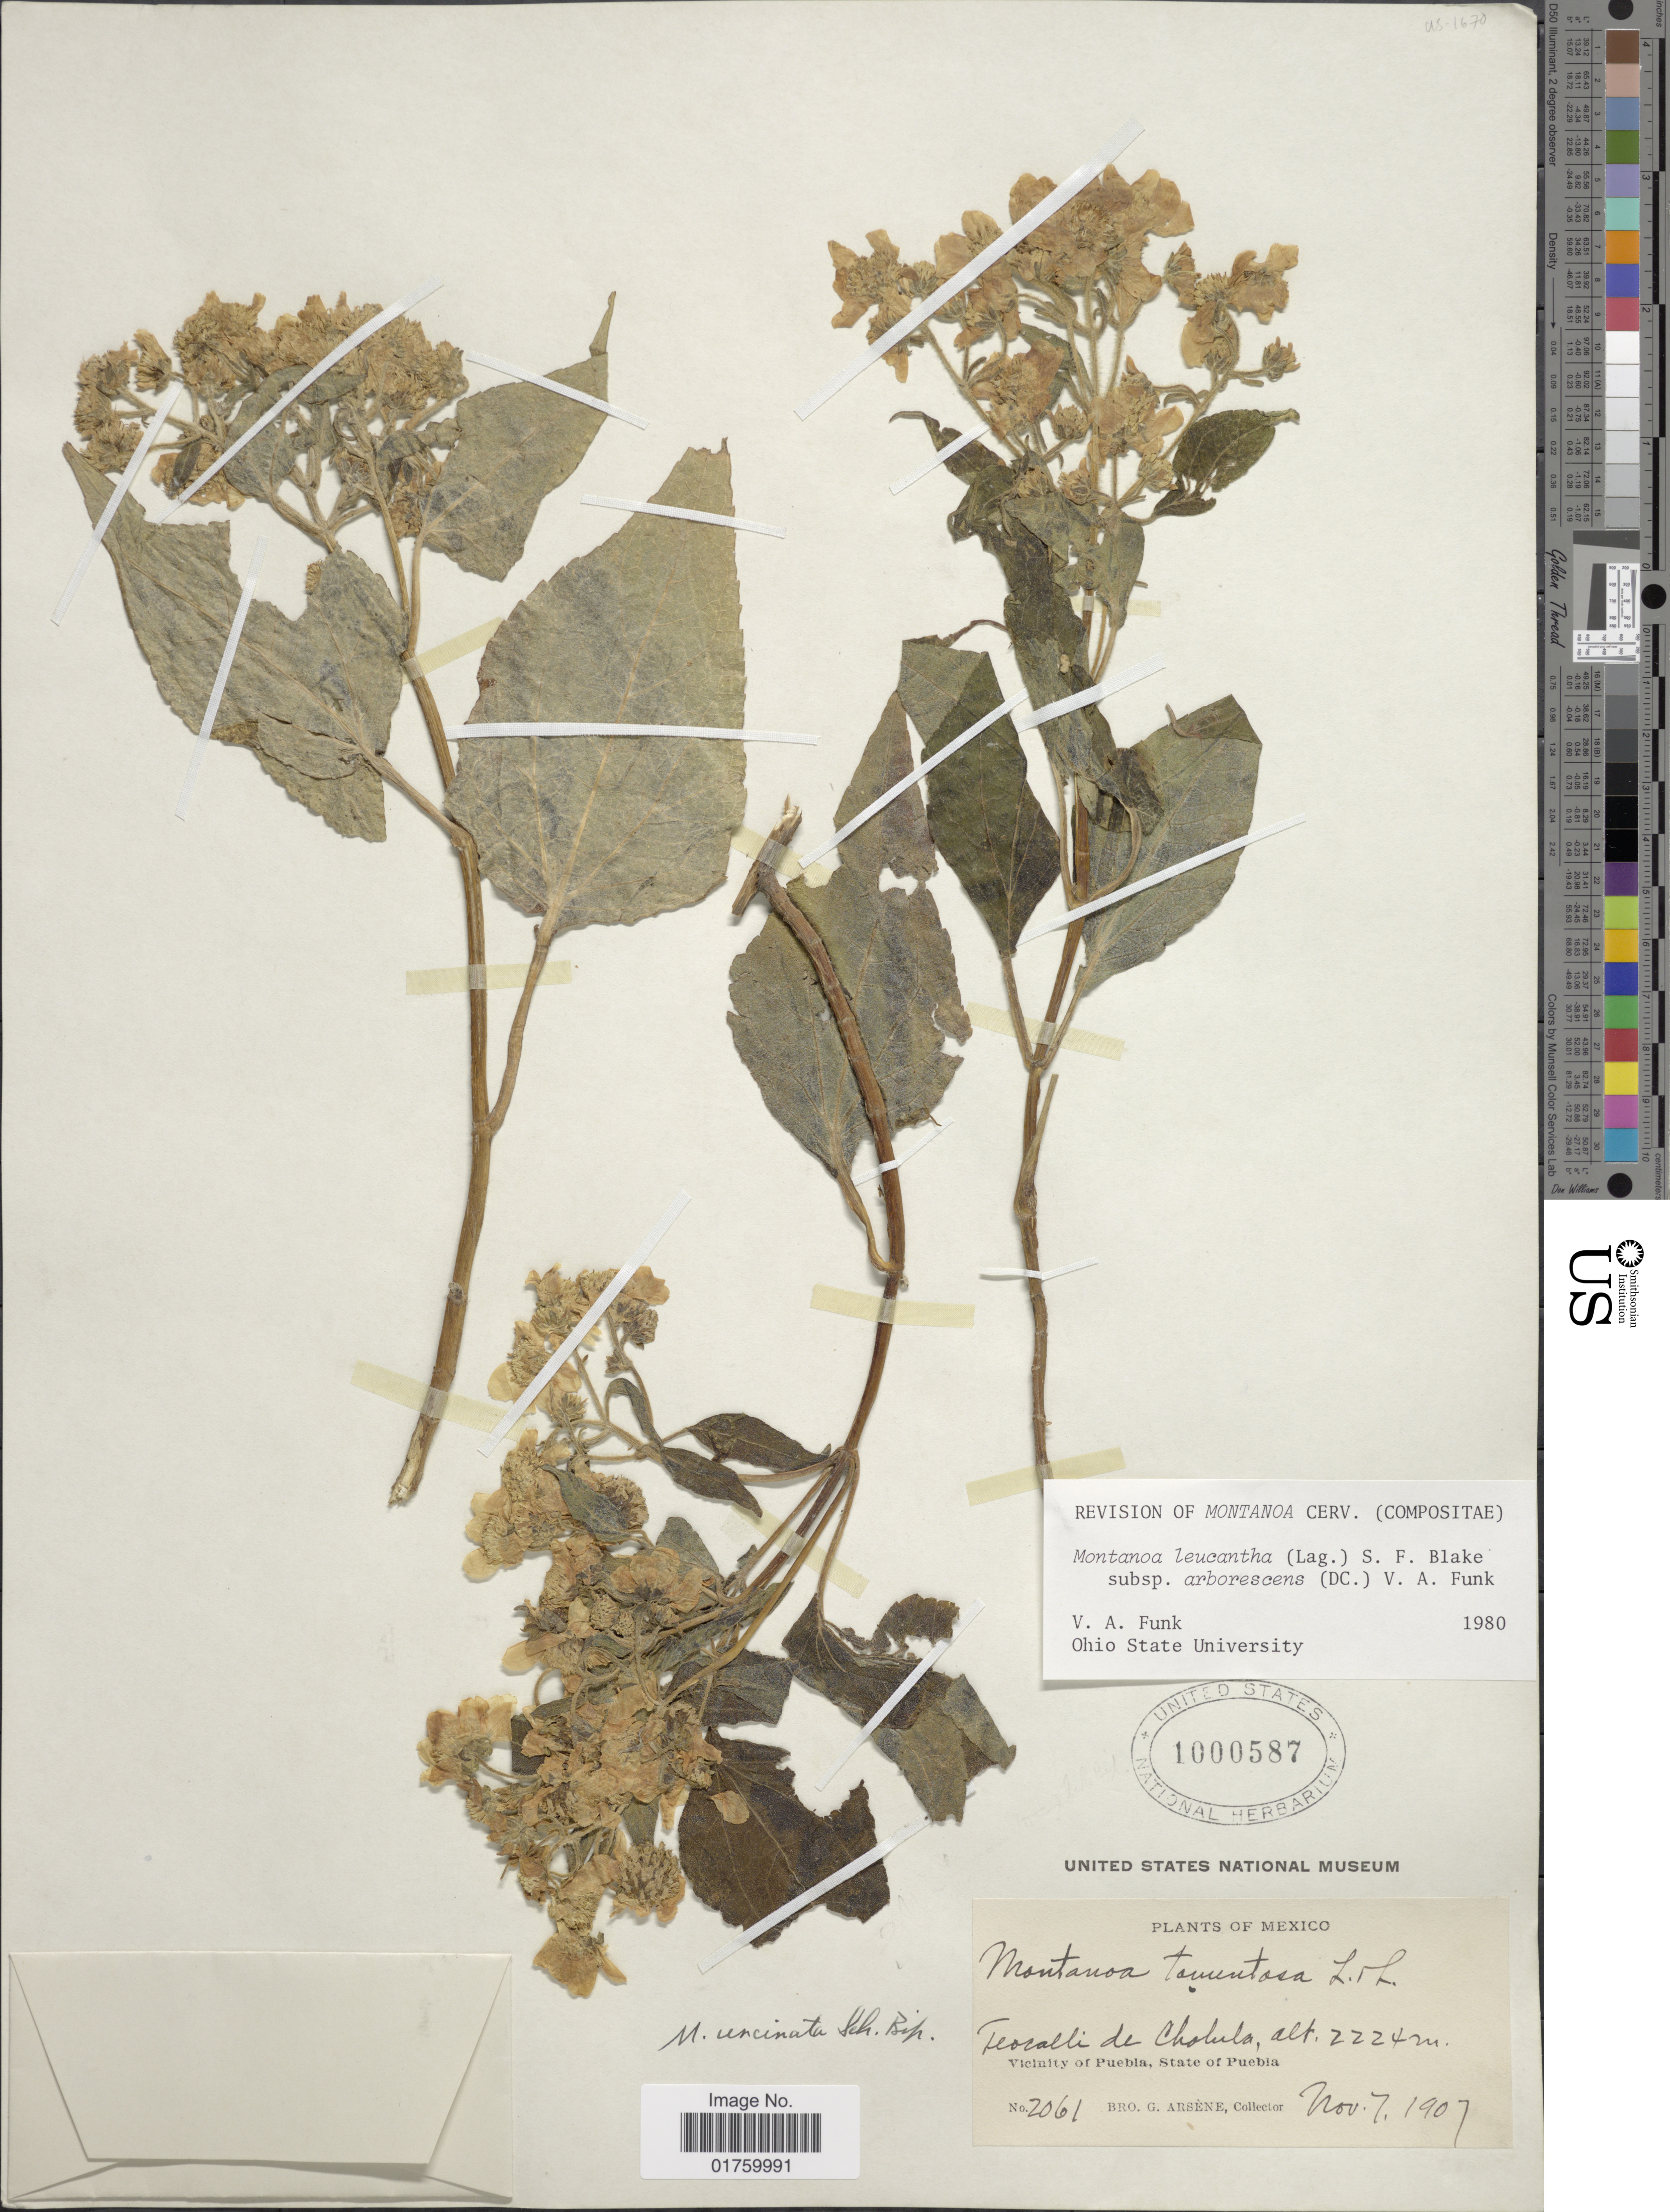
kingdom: Plantae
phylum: Tracheophyta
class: Magnoliopsida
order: Asterales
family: Asteraceae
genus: Montanoa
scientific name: Montanoa leucantha subsp. arborescens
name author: (DC.) V.A. Funk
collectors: Bro. G. Arsène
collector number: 2061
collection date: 1907-11-07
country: Mexico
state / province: Puebla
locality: Teocalli de Cholula, vicinity of Puebla.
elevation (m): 2224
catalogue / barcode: US 1000587